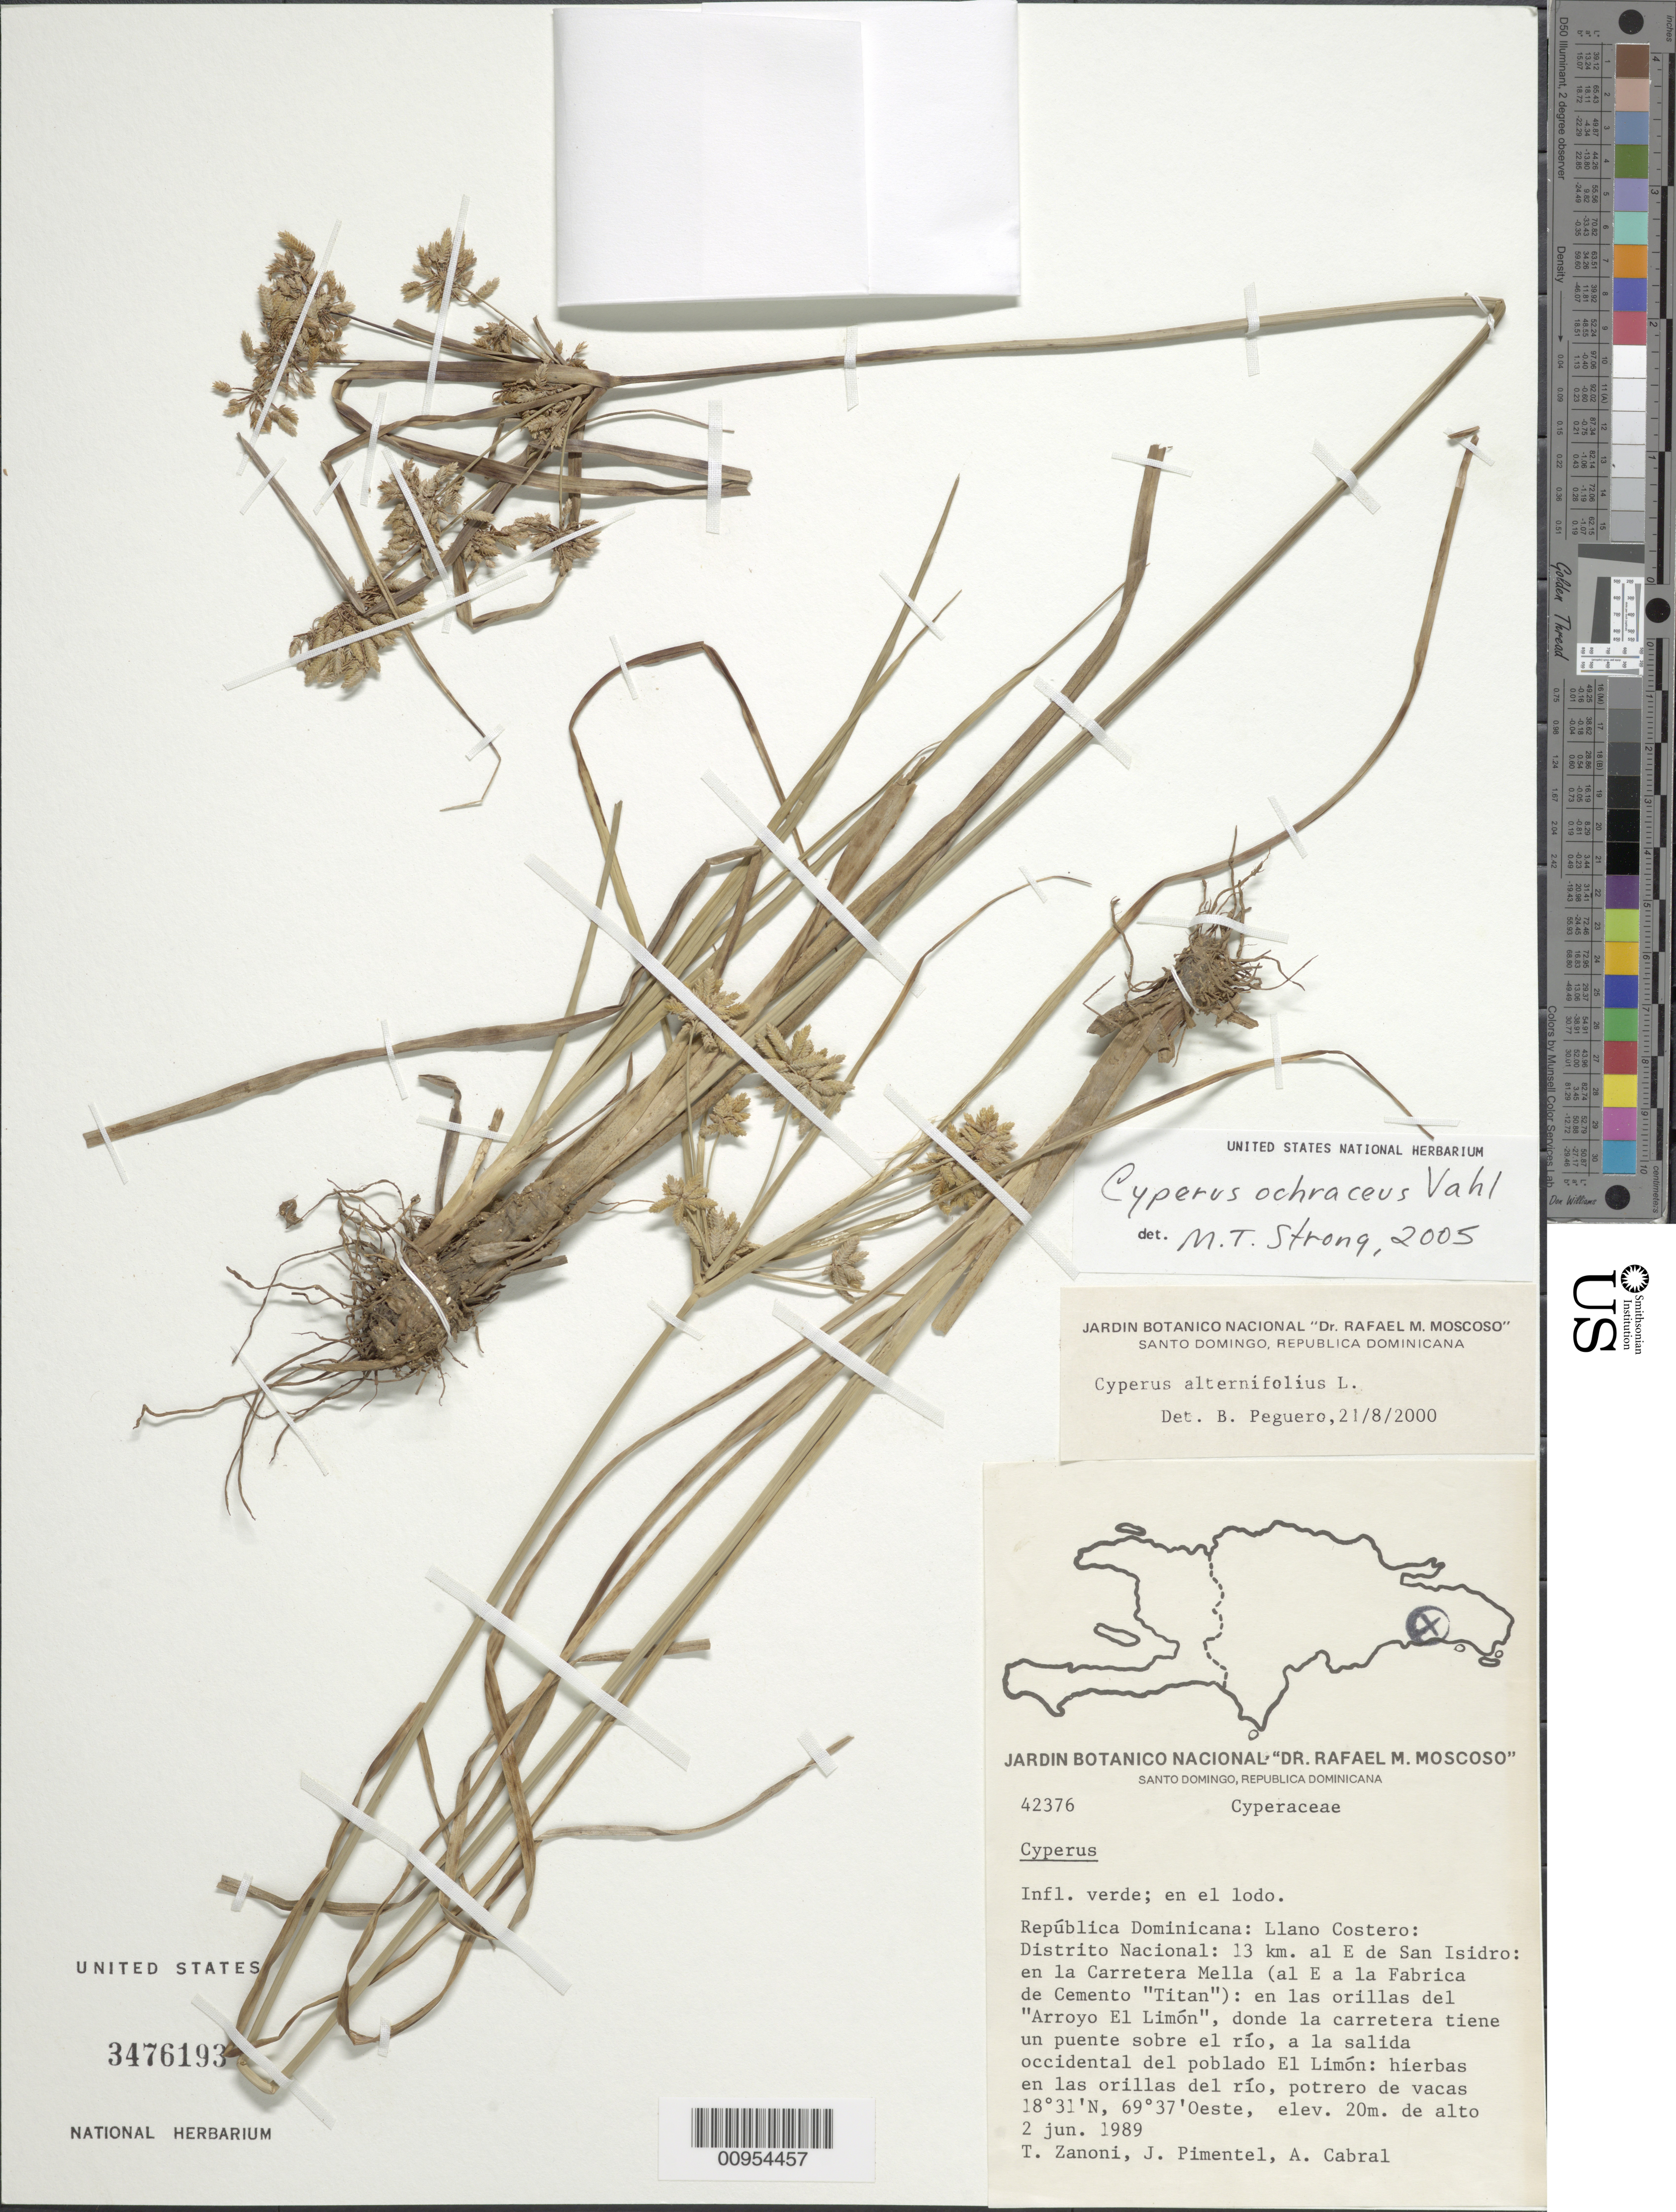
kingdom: Plantae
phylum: Tracheophyta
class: Liliopsida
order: Poales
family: Cyperaceae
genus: Cyperus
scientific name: Cyperus ochraceus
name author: Vahl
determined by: Strong, M. T., (US), Smithsonian Institution - National Museum of Natural History (UNITED STATES)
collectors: T. A. Zanoni, J. Pimentel & A. Cabral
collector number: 42376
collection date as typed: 02 Jun 1989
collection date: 1989-06-02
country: Dominican Republic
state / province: Distrito Nacional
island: Hispaniola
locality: Llano Costero, 13 km al E de San Isidro, en la Carretera Mella (al E a la Fabrica de Cemento "Titan")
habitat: En el lodo, en las orillas del río, potrero de vacas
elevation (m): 20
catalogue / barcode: US 3476193